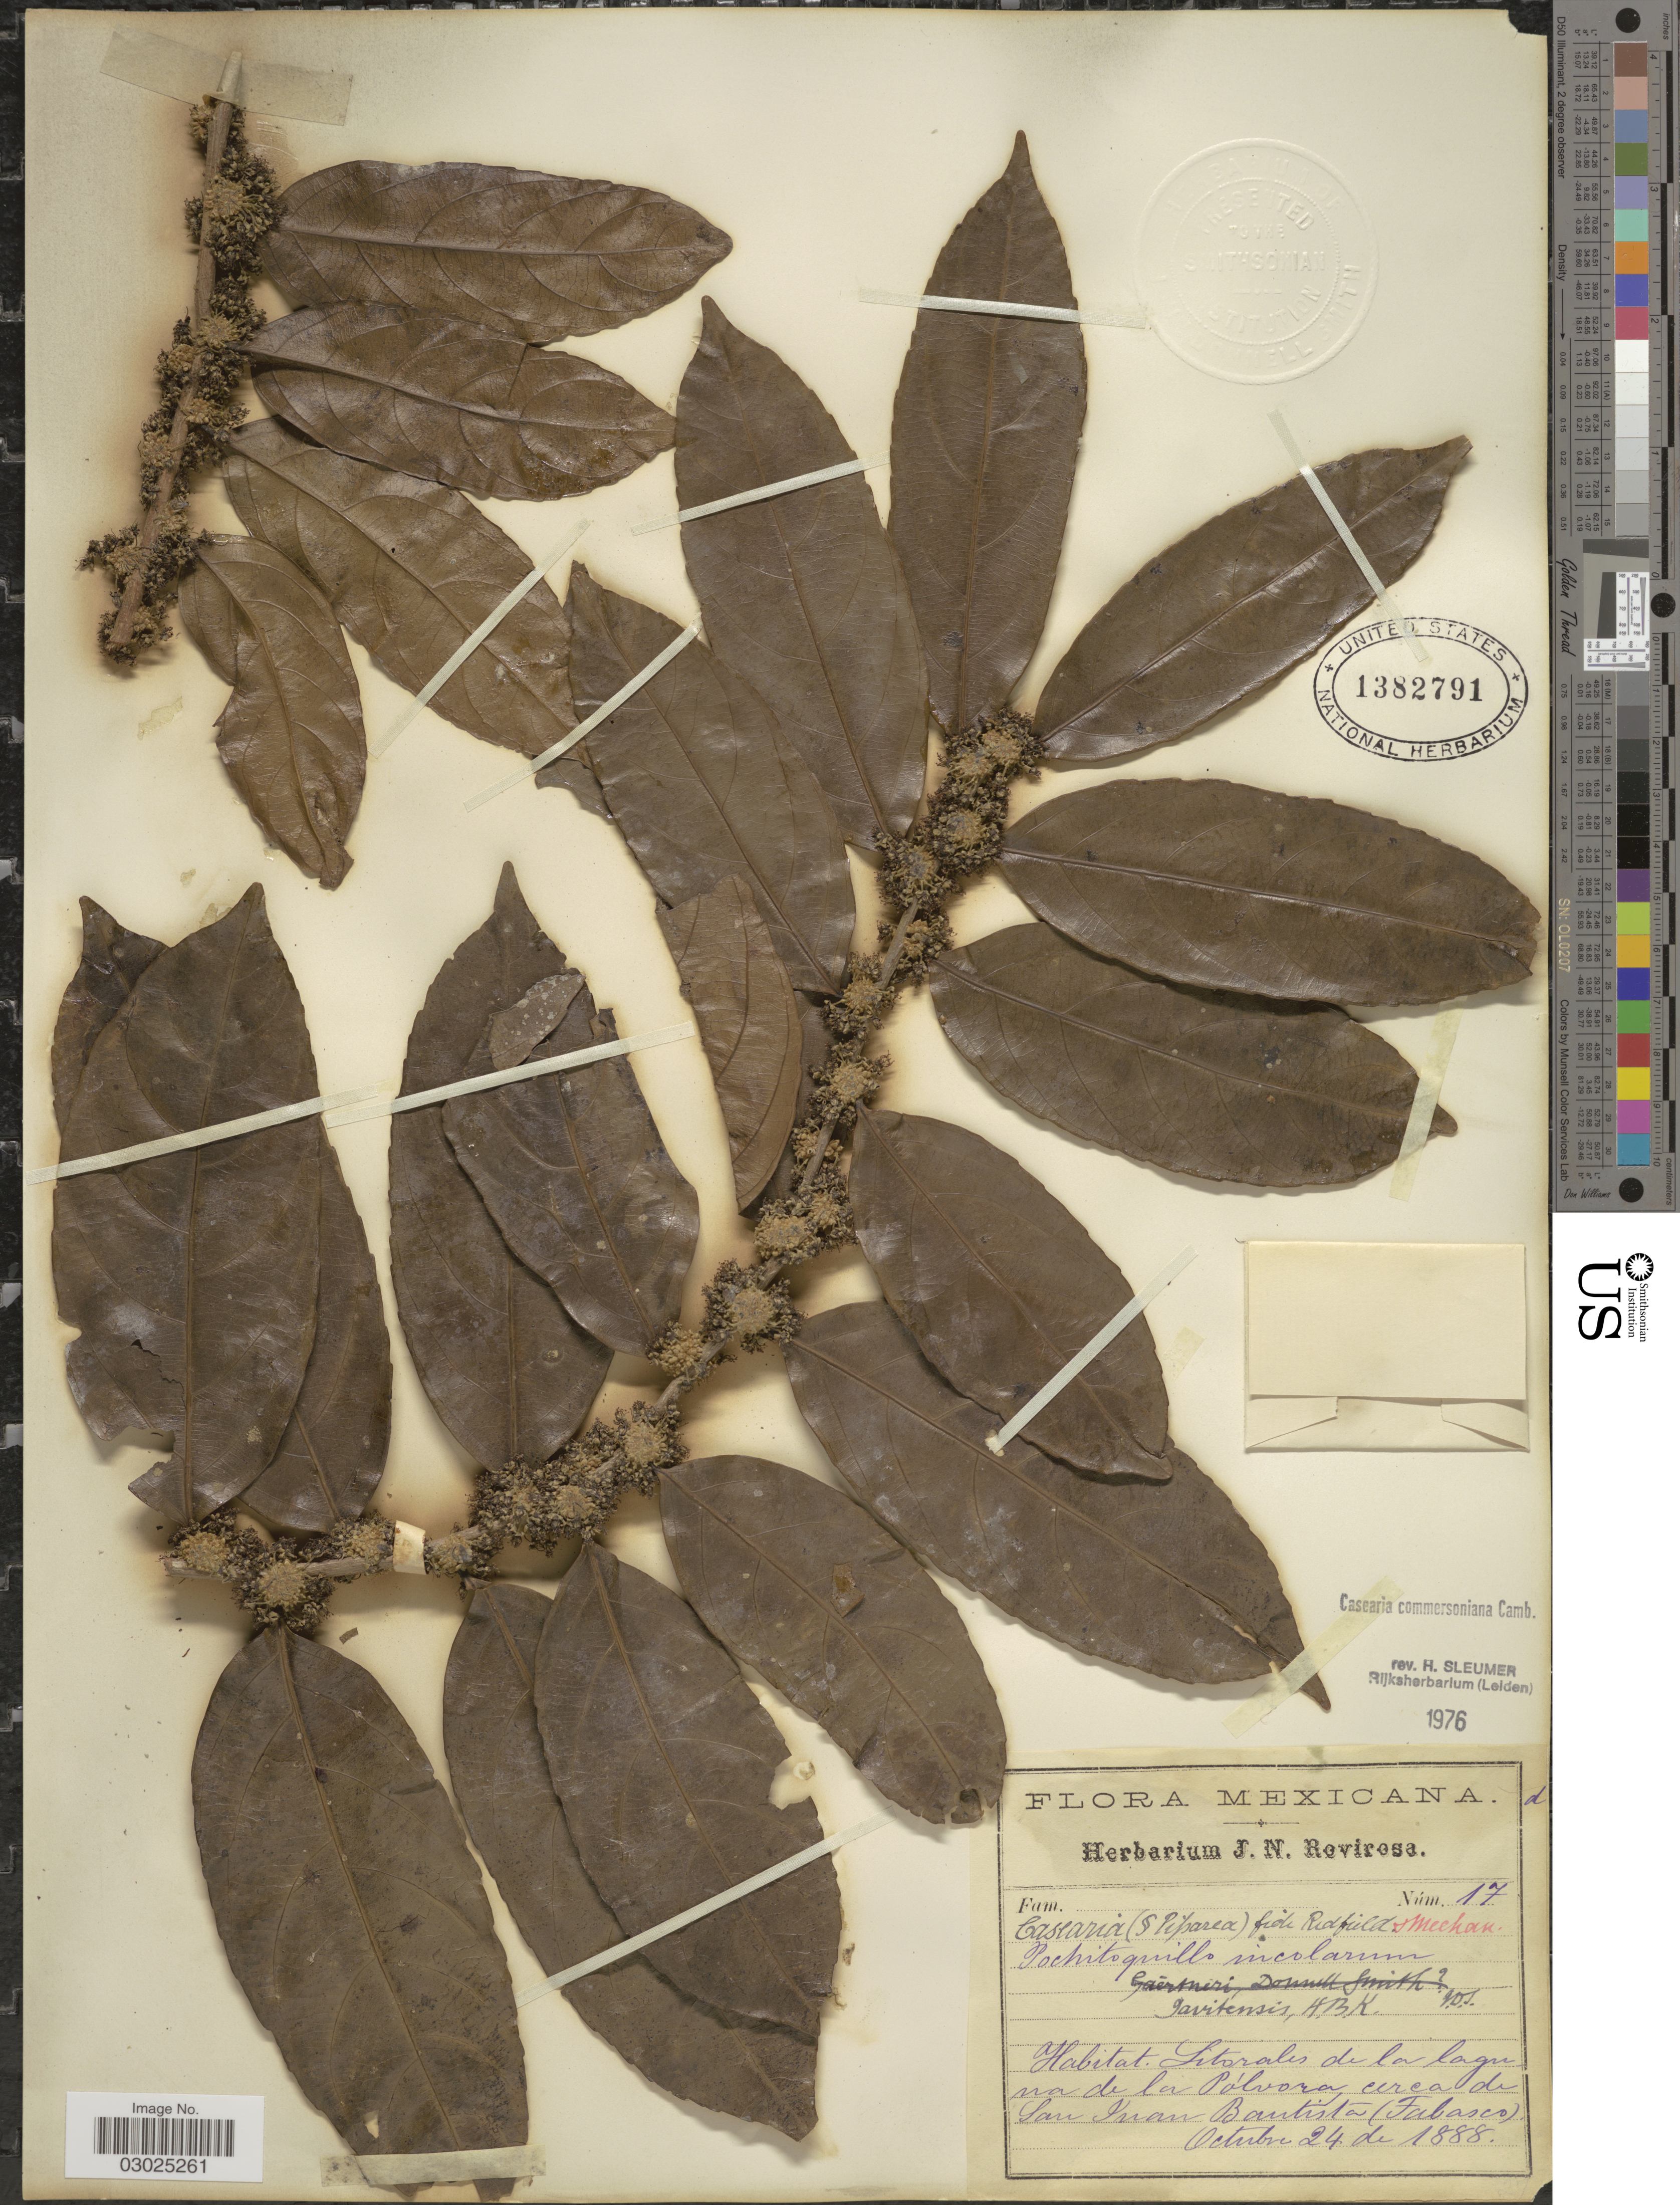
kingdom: Plantae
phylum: Tracheophyta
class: Magnoliopsida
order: Malpighiales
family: Salicaceae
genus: Piparea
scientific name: Piparea dentata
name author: Aubl.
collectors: ex herb. J. N. Rovirosa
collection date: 1888-10-24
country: Mexico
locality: Litorales de la laguna de la Pólvora cerca de San Juan Bautista (Fabasco).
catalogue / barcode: US 1382791